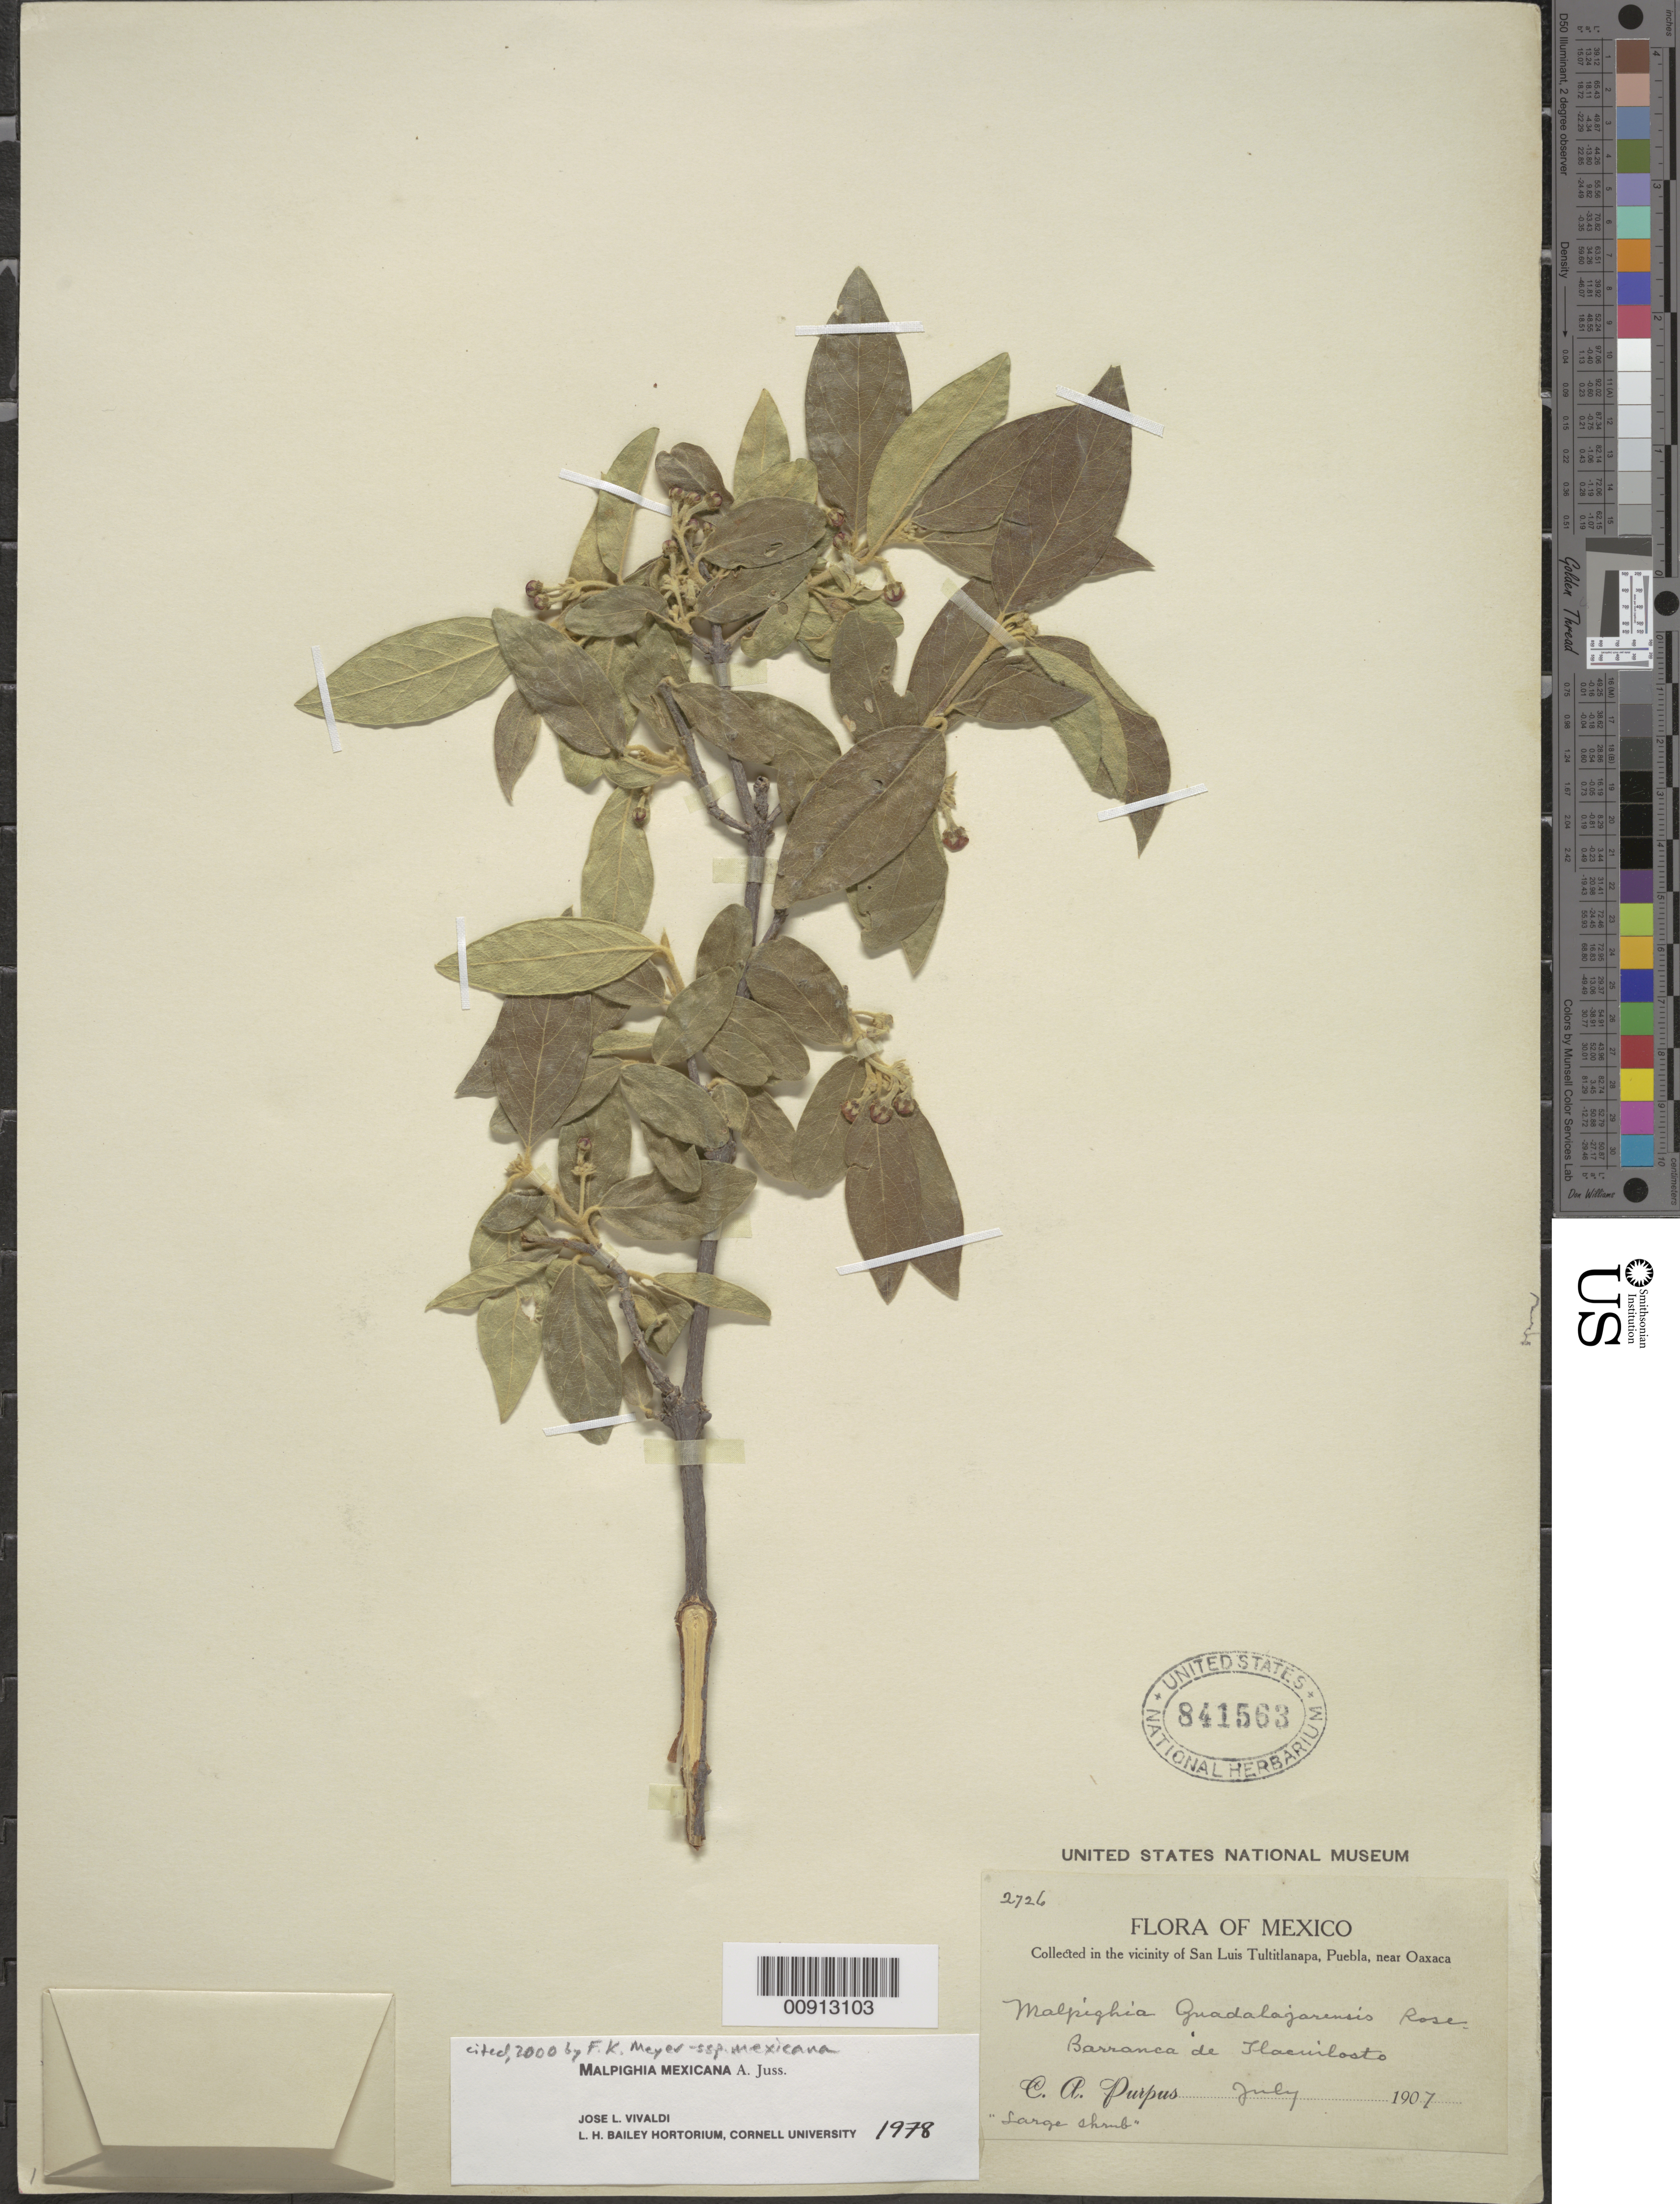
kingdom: Plantae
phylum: Tracheophyta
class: Magnoliopsida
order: Malpighiales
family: Malpighiaceae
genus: Malpighia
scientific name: Malpighia mexicana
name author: A. Juss.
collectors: C. A. Purpus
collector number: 2726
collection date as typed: Jul 1907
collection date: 1907-07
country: Mexico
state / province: Puebla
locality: Vicinity of San Luis Tultitlanapa, Puebla, near Oaxaca.Barranca de Tlacuilosto.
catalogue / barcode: US 841563